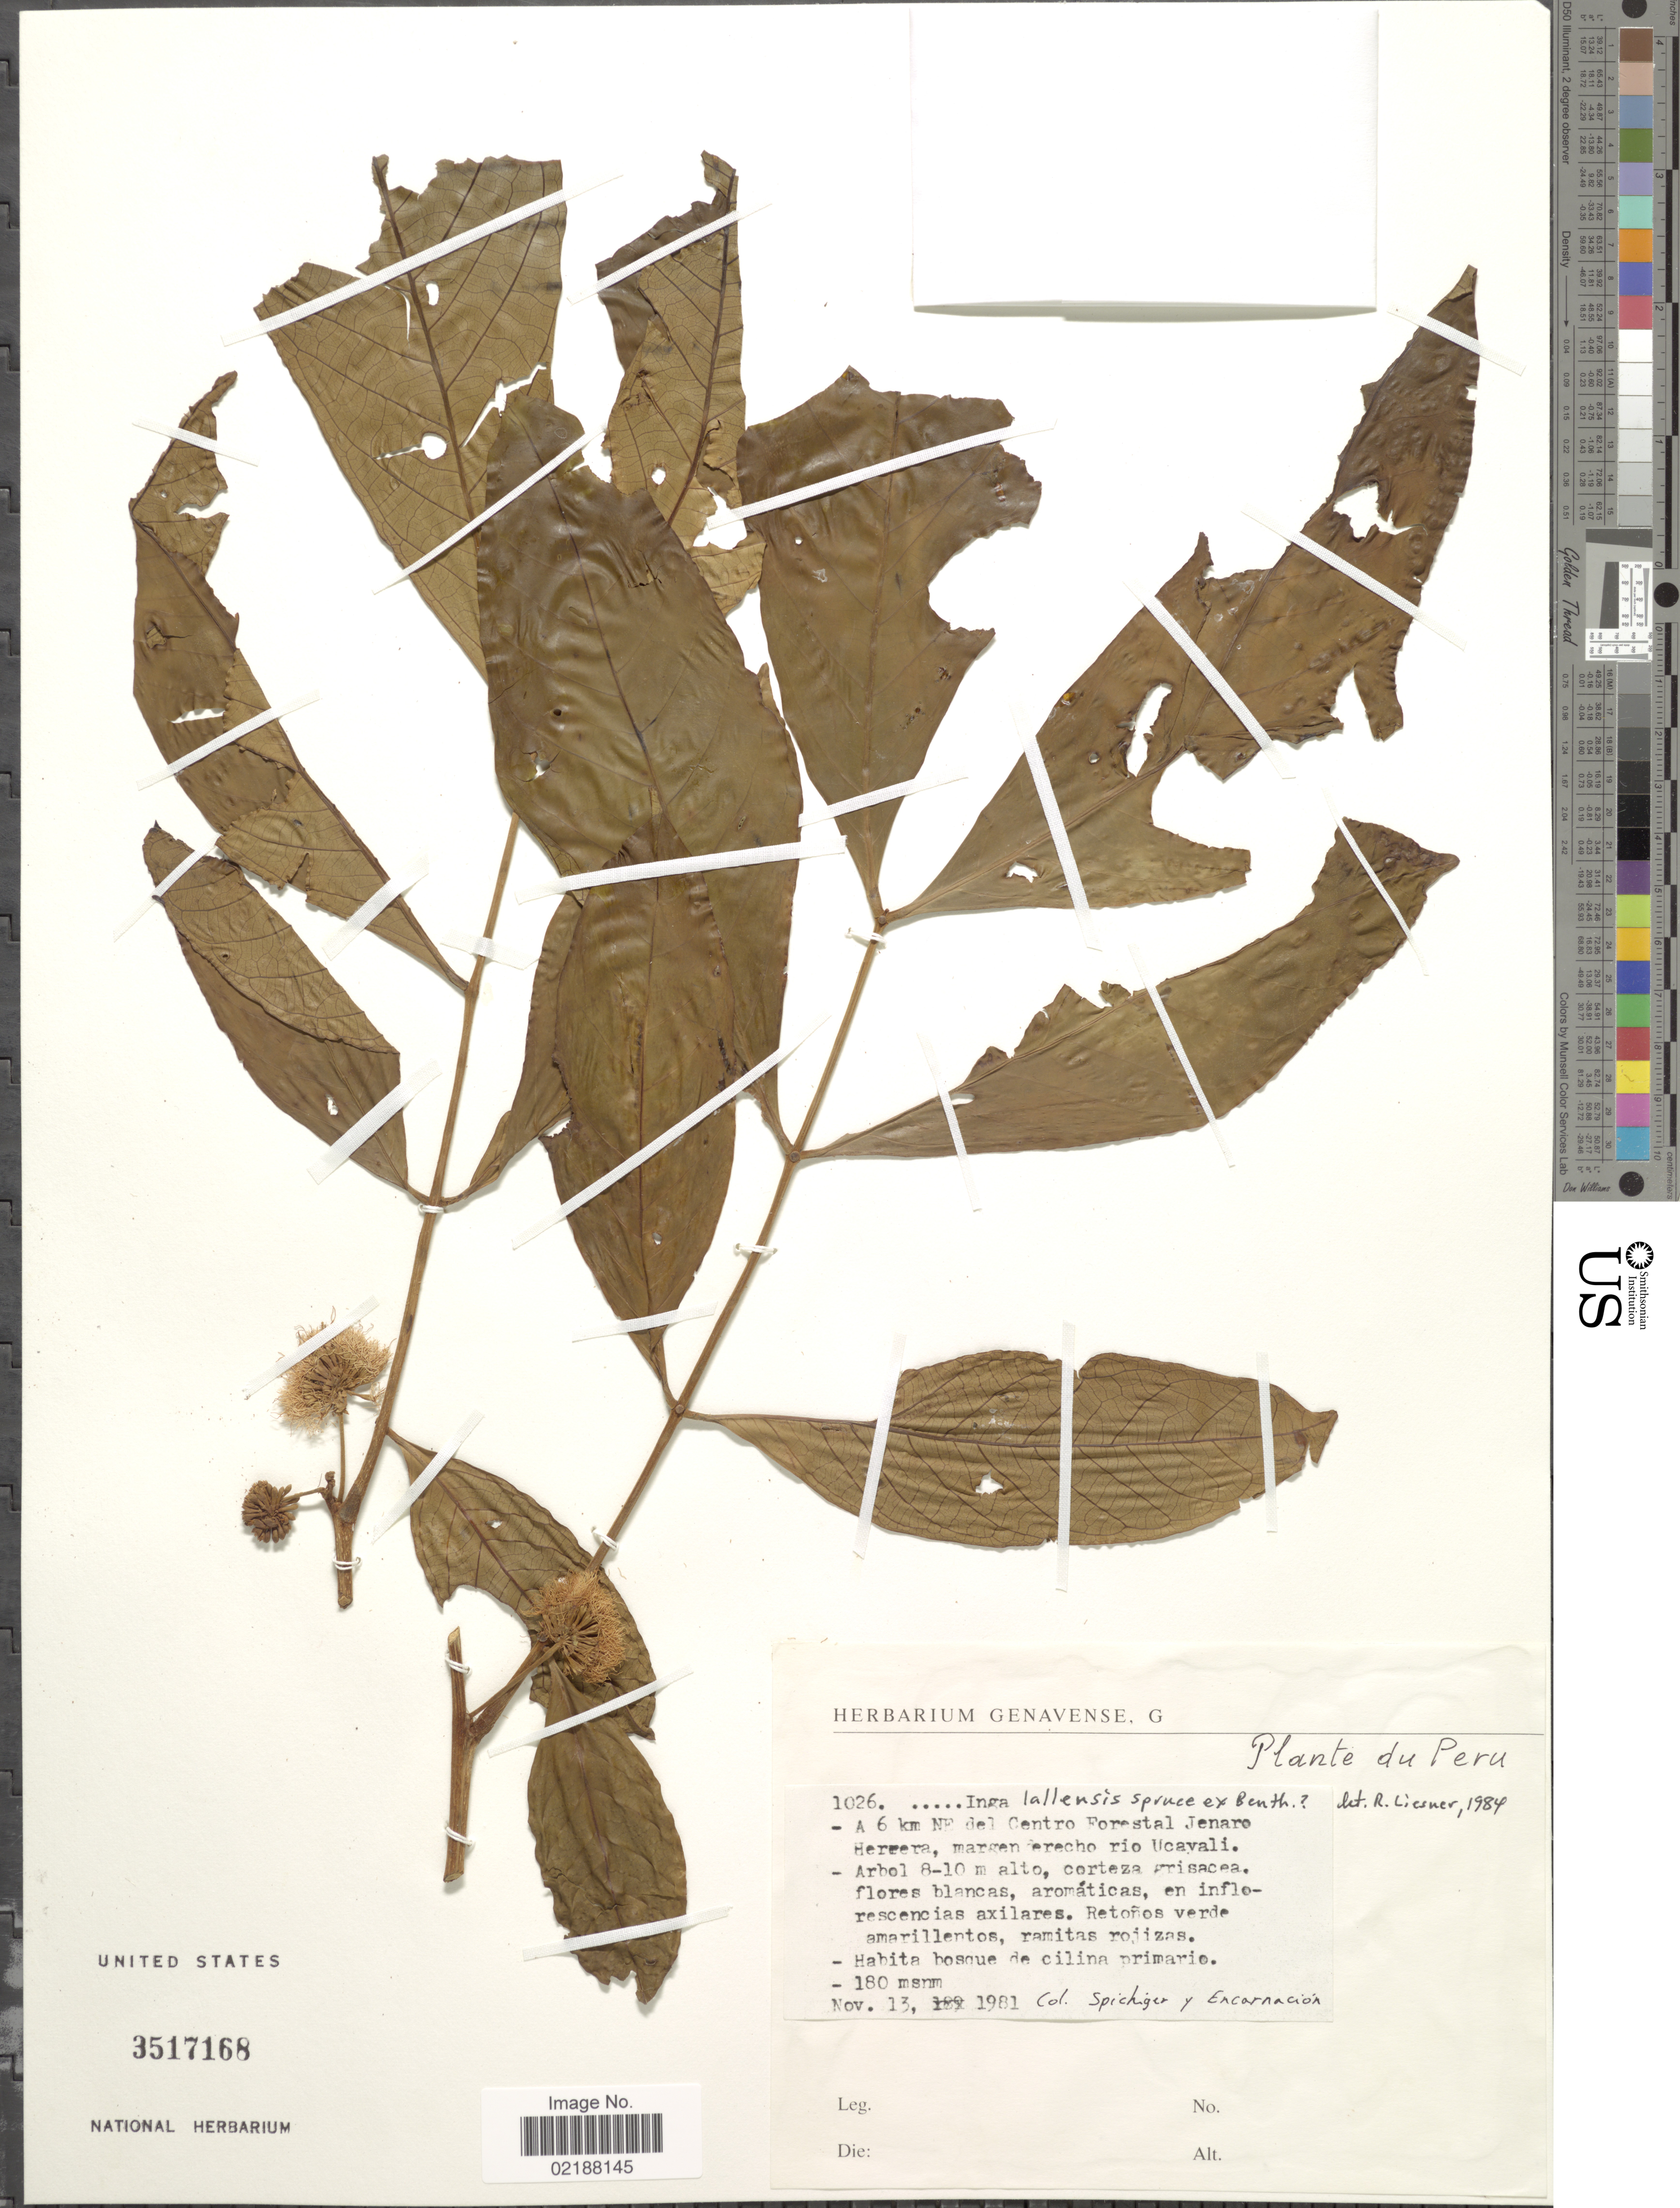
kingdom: Plantae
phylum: Tracheophyta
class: Magnoliopsida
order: Fabales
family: Fabaceae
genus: Inga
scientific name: Inga lallensis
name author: Spruce & Benth.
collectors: R. Spichiger & -- Encarnacion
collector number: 1026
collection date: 1981-11-13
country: Peru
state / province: Ucayali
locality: A 6 km NE del Centro Forestal Jenaro Herrera, margen derecho rio Ucayali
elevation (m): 180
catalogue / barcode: US 3517168